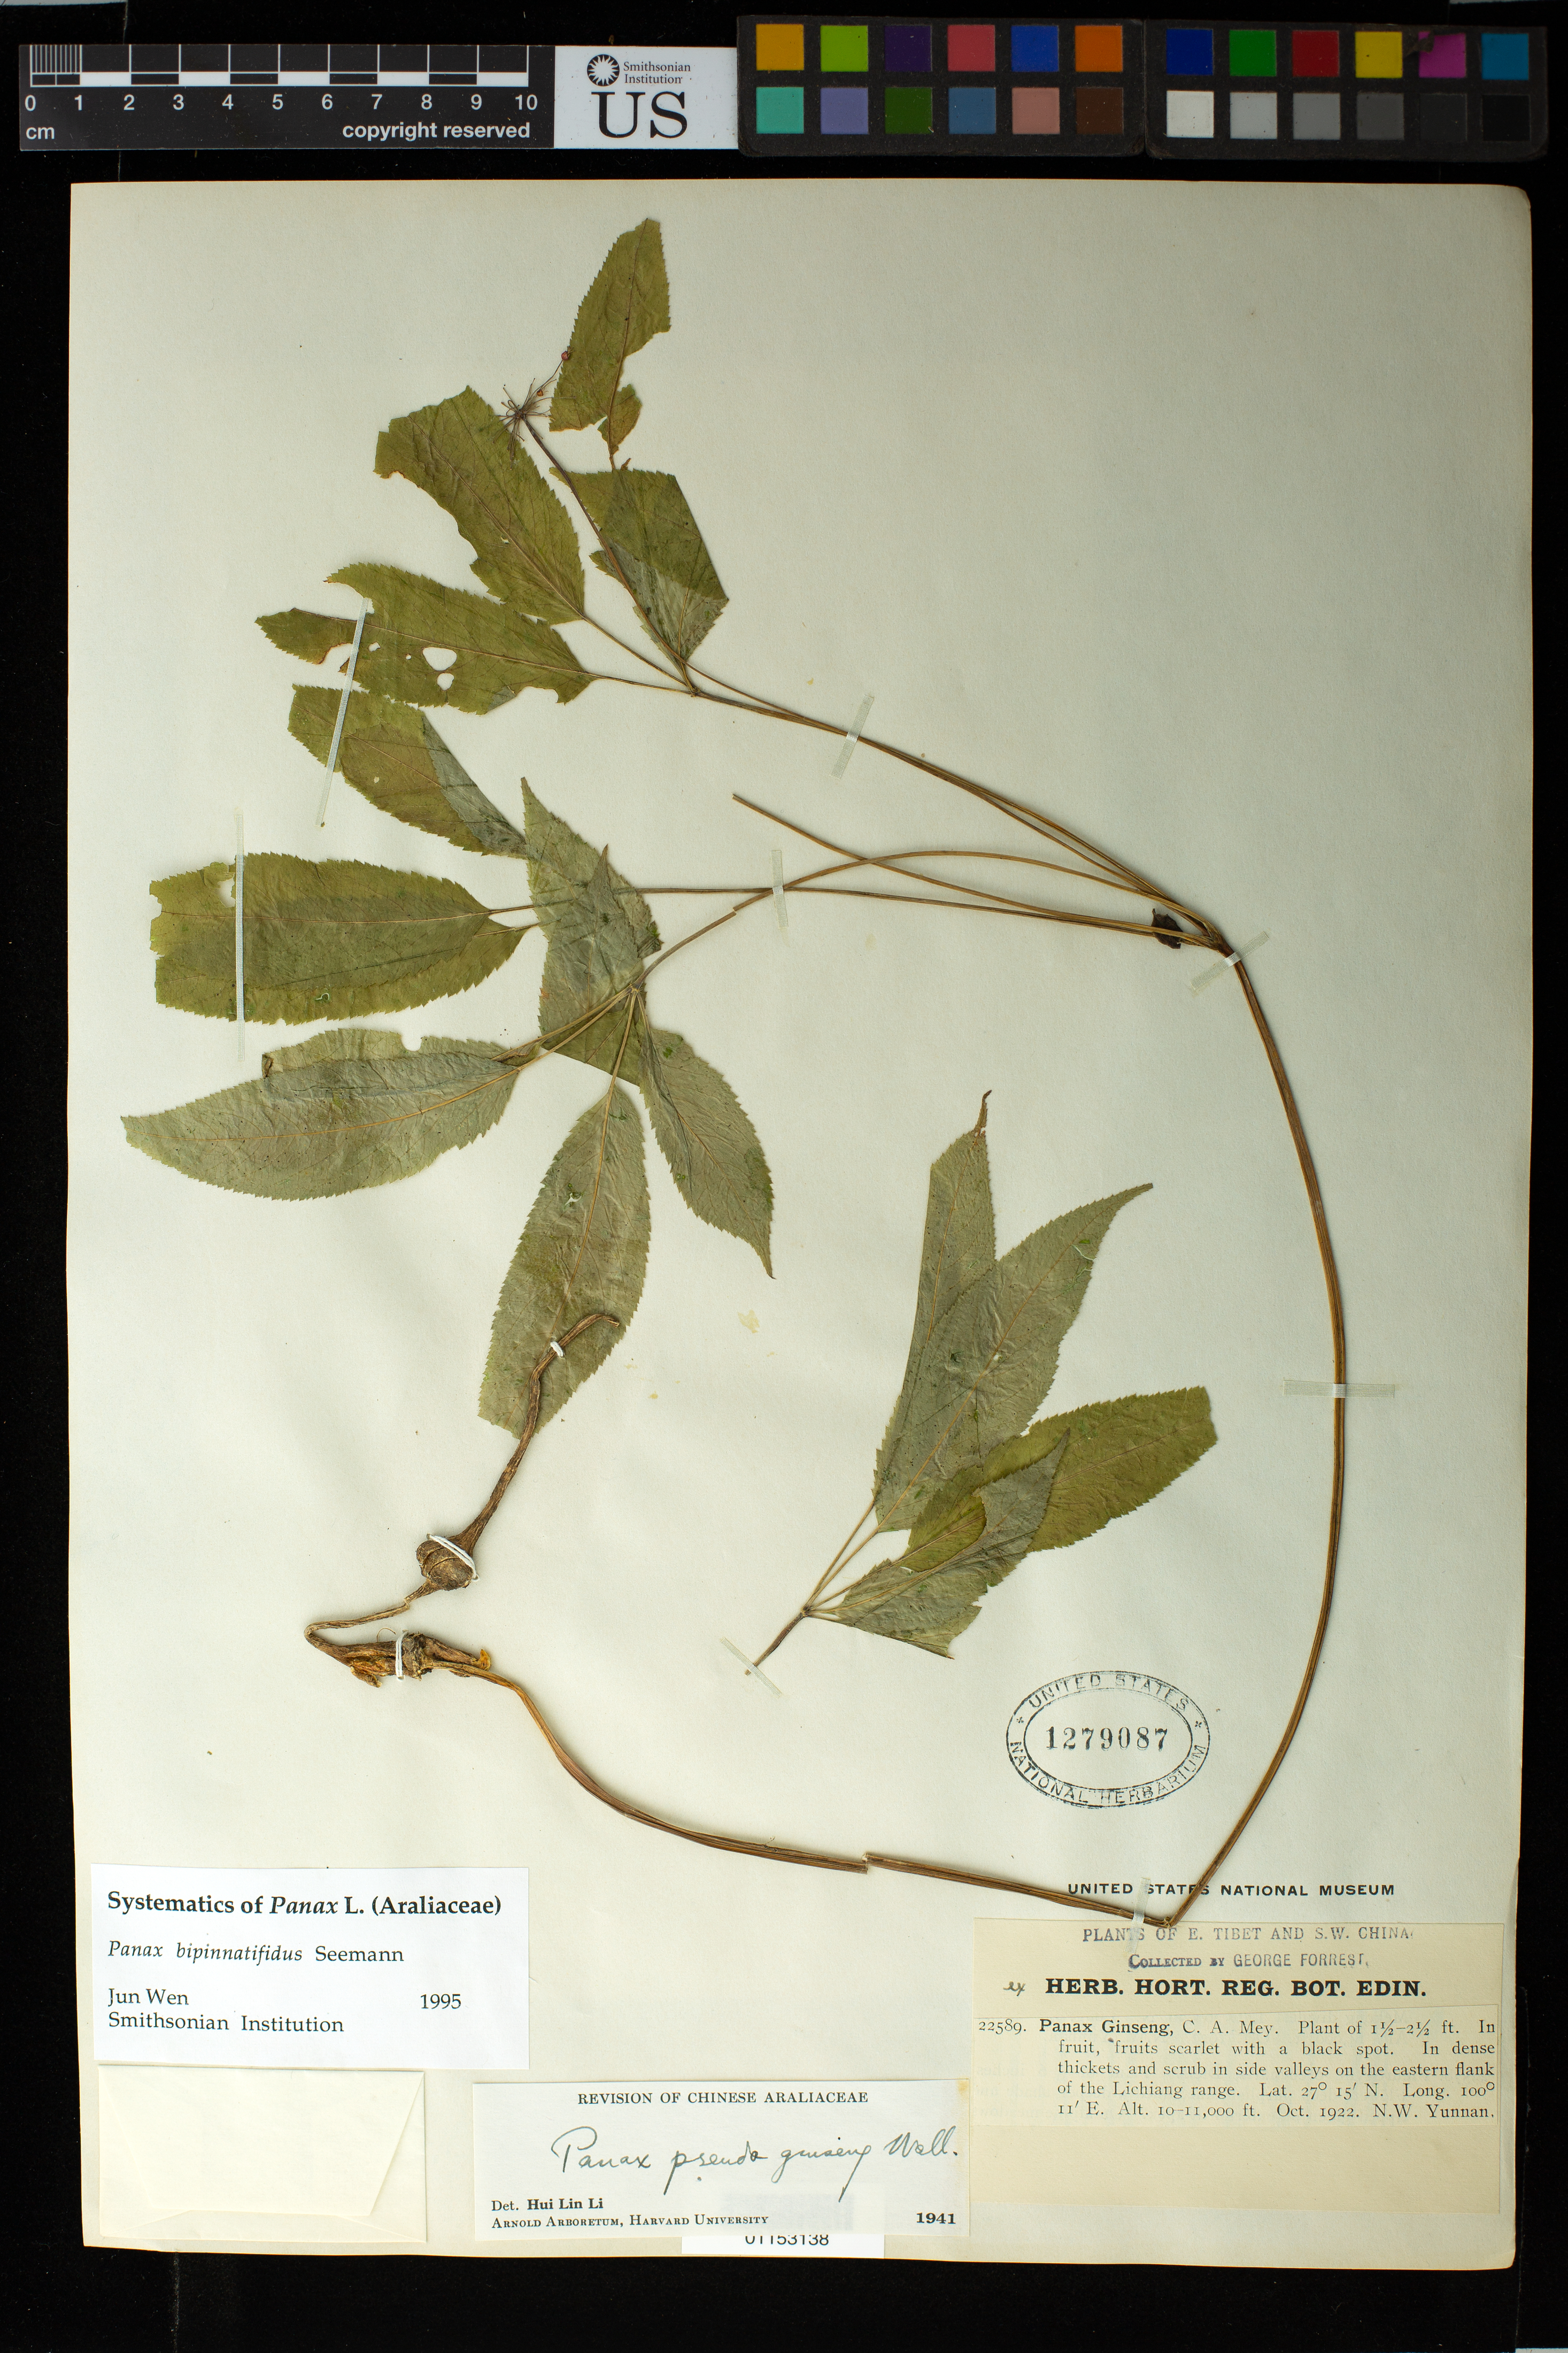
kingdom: Plantae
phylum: Tracheophyta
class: Magnoliopsida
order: Apiales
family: Araliaceae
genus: Panax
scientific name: Panax bipinnatifidus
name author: Seem.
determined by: Wen, Jun, (BOT), Smithsonian Institution - National Museum of Natural History (UNITED STATES)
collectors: G. Forrest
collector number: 22589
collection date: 1922-10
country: China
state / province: Yunnan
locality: On the eastern flank of the Lichiang range. N.W. Yunnan.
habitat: In dense thickets and scrub in side valleys.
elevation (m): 3048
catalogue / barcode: US 1279087